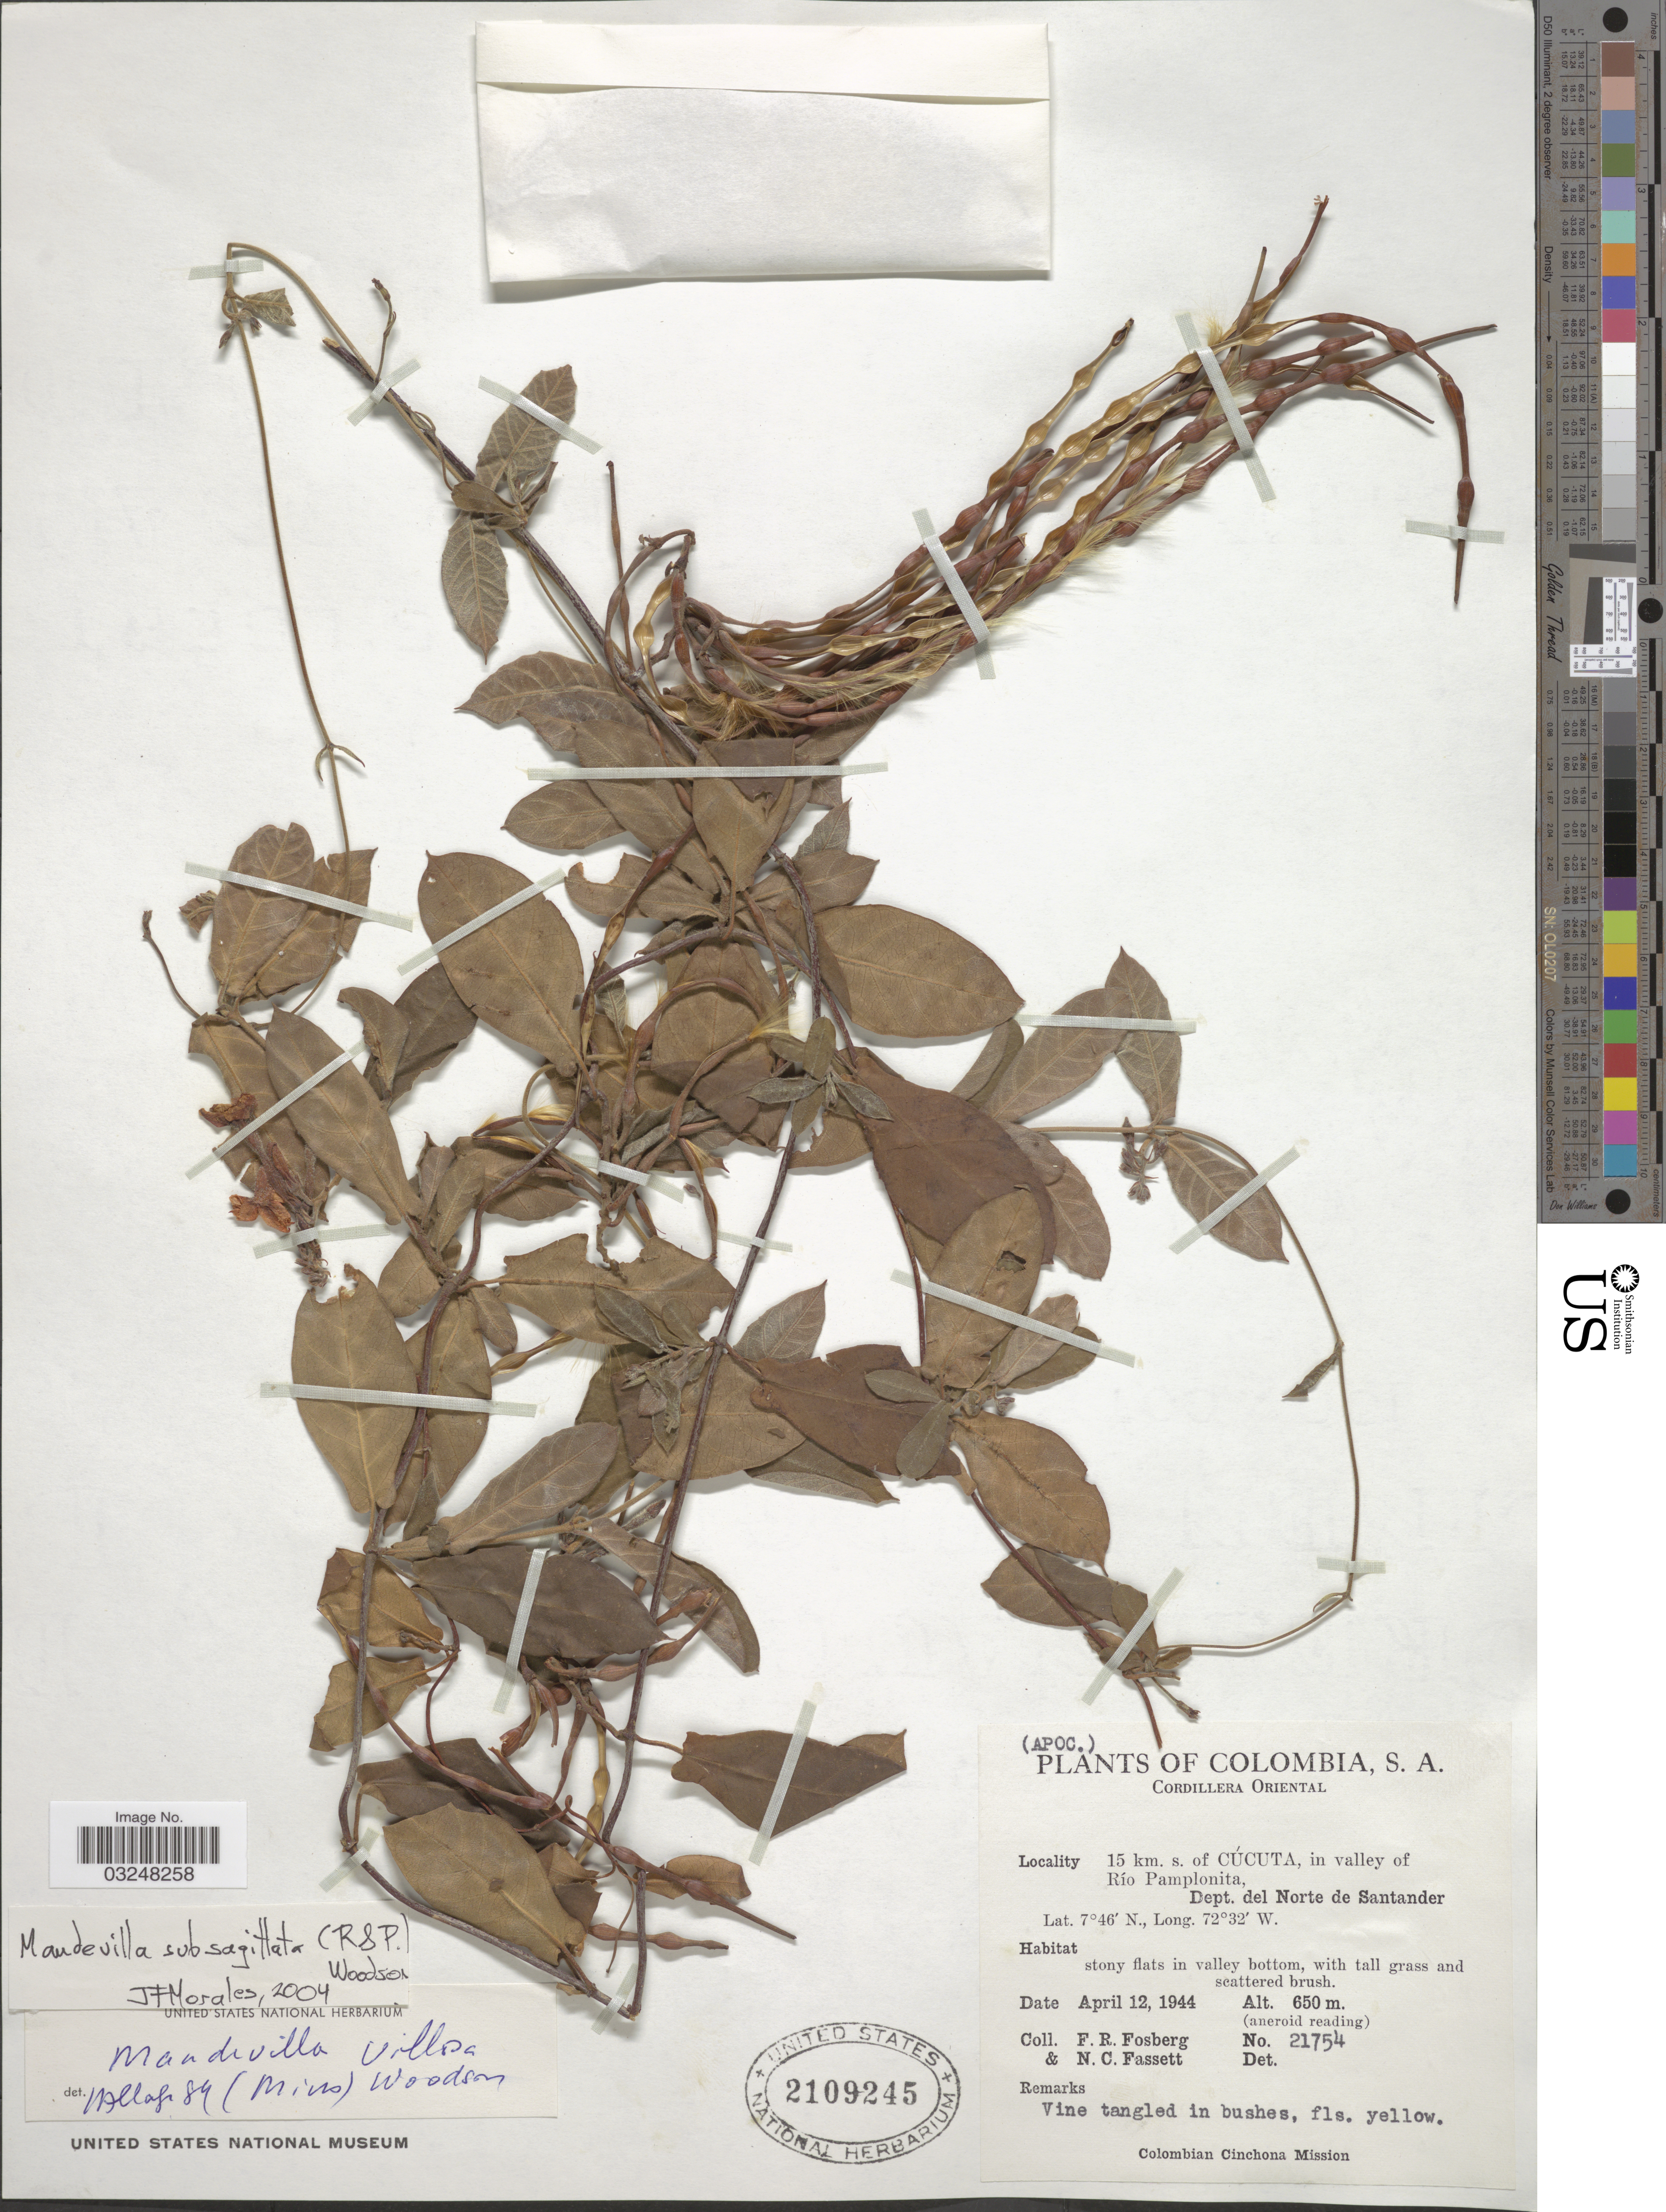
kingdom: Plantae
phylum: Tracheophyta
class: Magnoliopsida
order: Gentianales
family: Apocynaceae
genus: Mandevilla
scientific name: Mandevilla subsagittata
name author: (Ruiz & Pav.) Woodson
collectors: F. R. Fosberg & N. C. Fassett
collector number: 21754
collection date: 1944-04-12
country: Colombia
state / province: Norte de Santander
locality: Cordillera Oriental. 15 km. s. of Cúcuta, in valley of Río Pamplonita, Dept. del Norte de Santander.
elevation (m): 650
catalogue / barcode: US 2109245